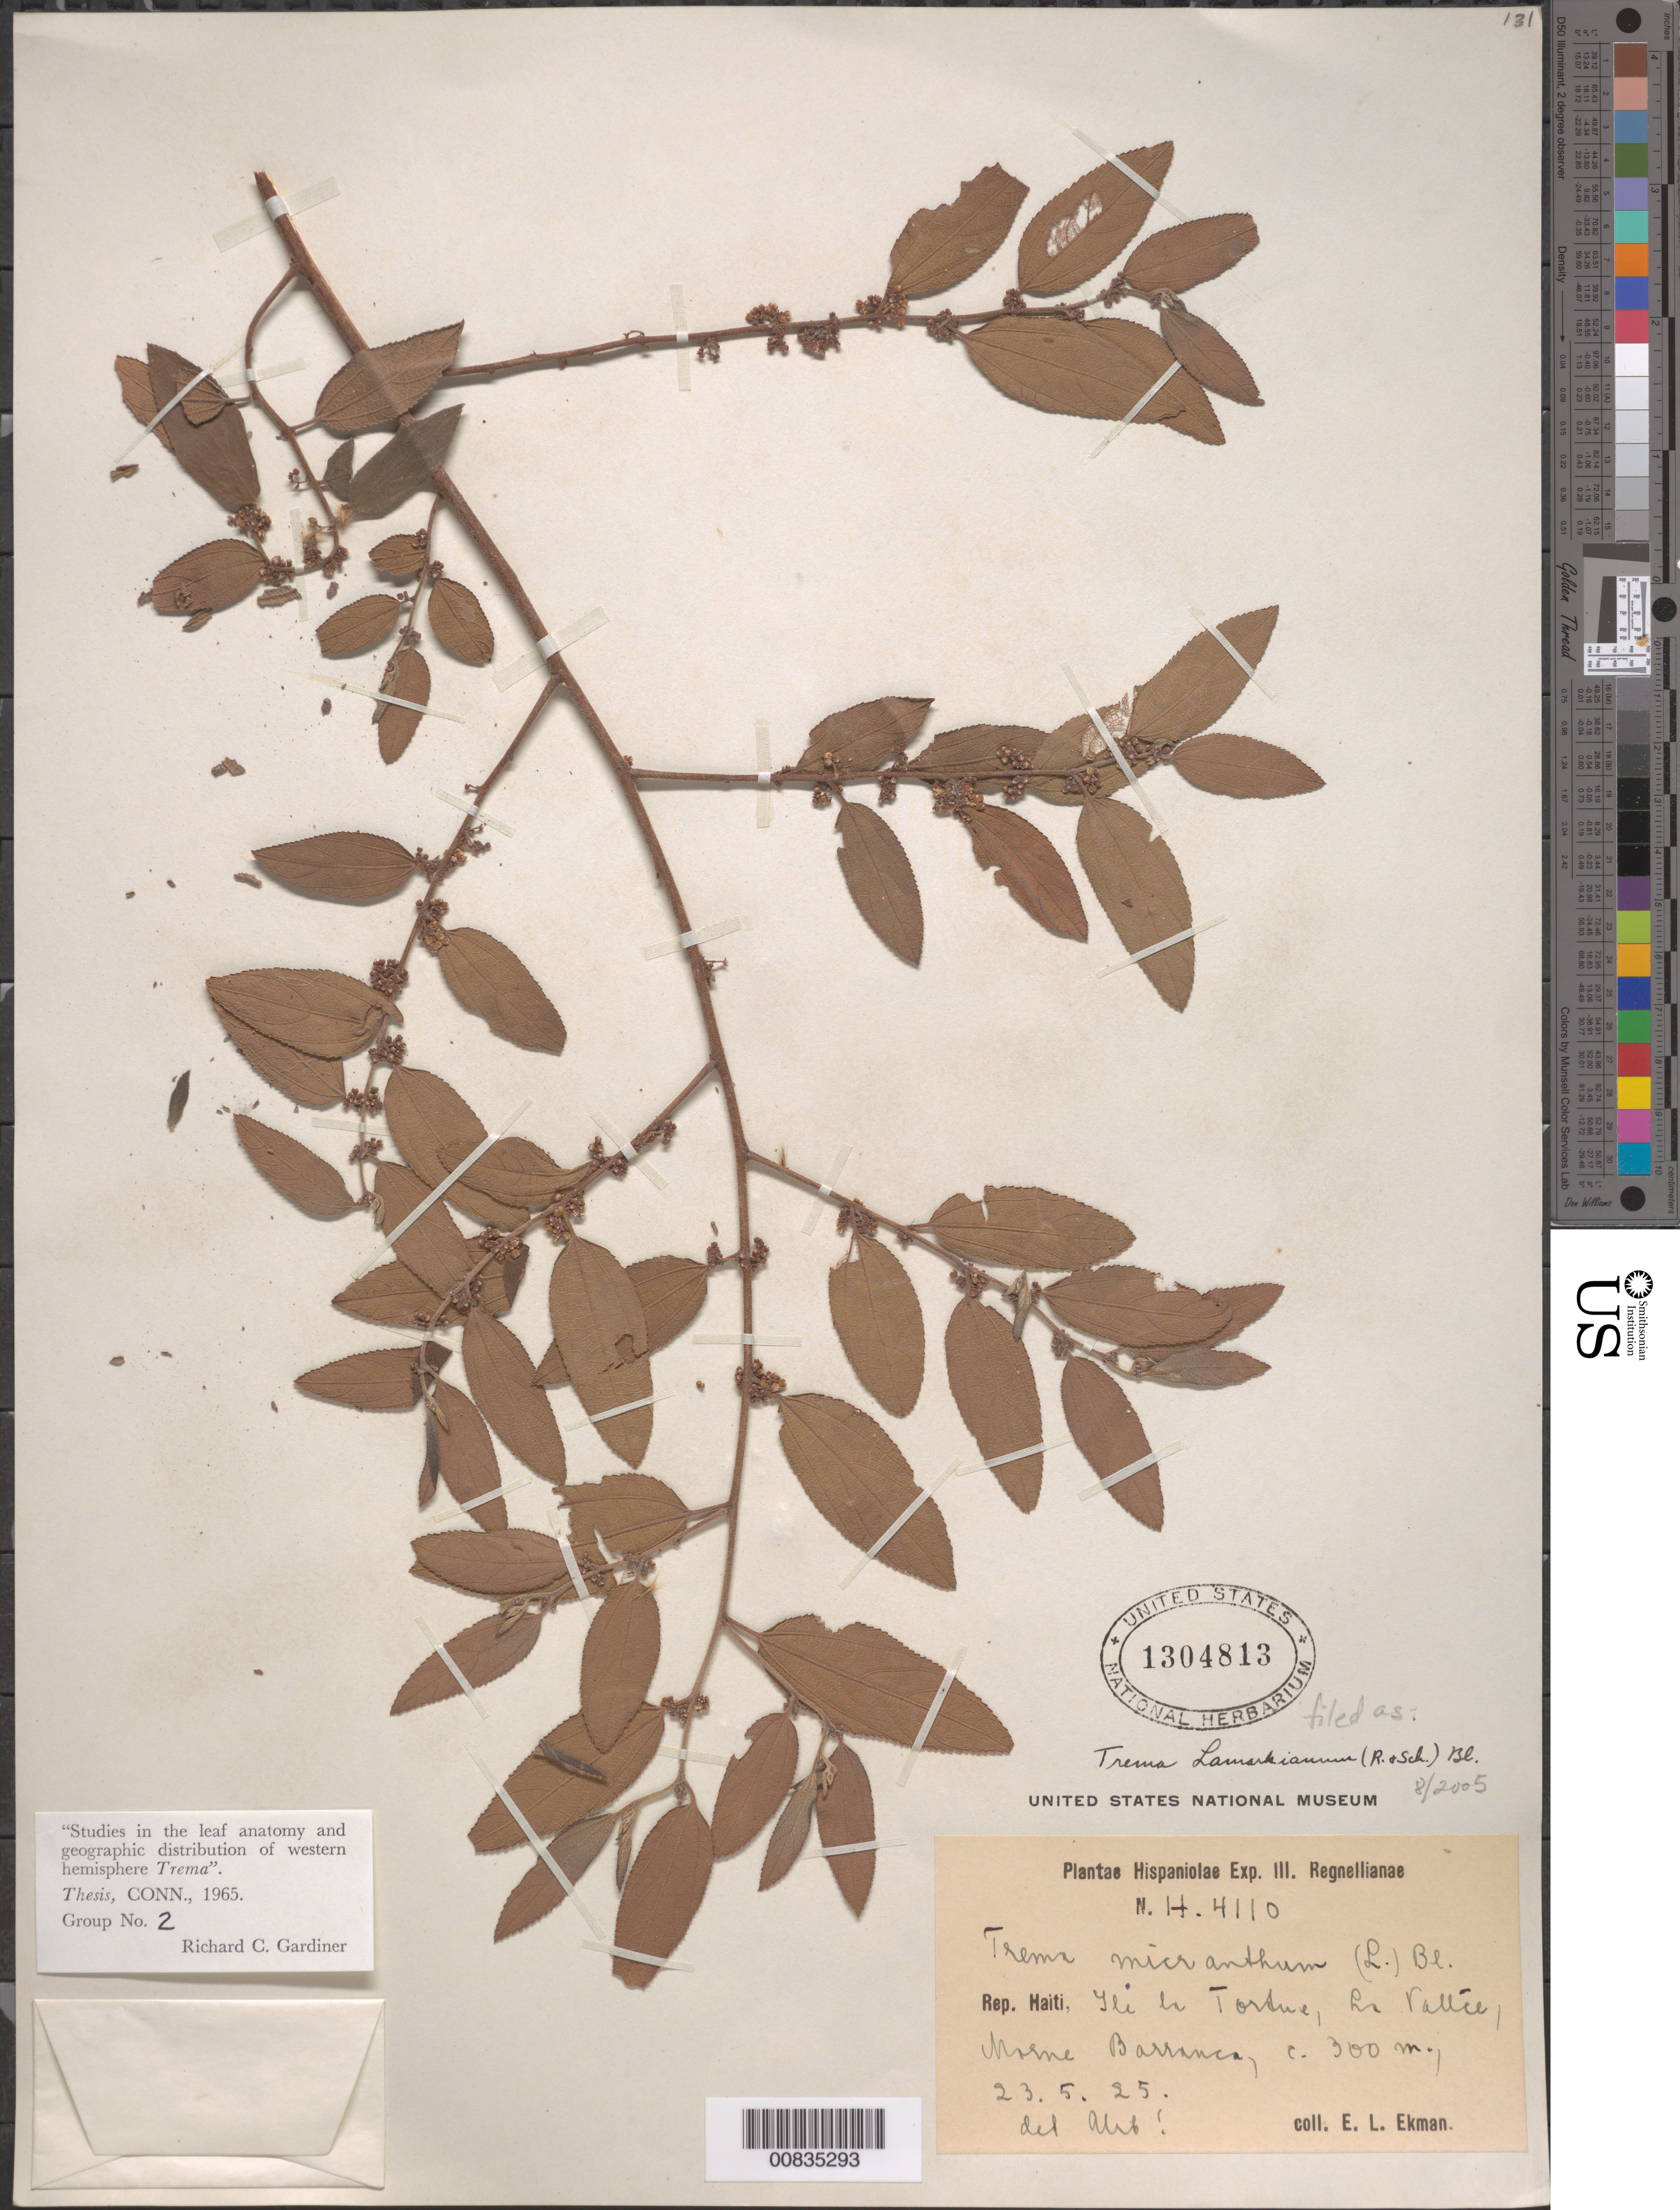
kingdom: Plantae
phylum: Tracheophyta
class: Magnoliopsida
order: Rosales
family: Cannabaceae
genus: Trema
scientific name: Trema lamarckianum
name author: (Schult.) Blume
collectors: E. L. Ekman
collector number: H 4110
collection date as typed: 23 May 1925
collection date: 1925-05-23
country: Haiti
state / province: Nord-Óuest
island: Île de la Tortue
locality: Ilé la Tortue, La Vallée, Morne Barranca.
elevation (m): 300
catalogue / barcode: US 1304813